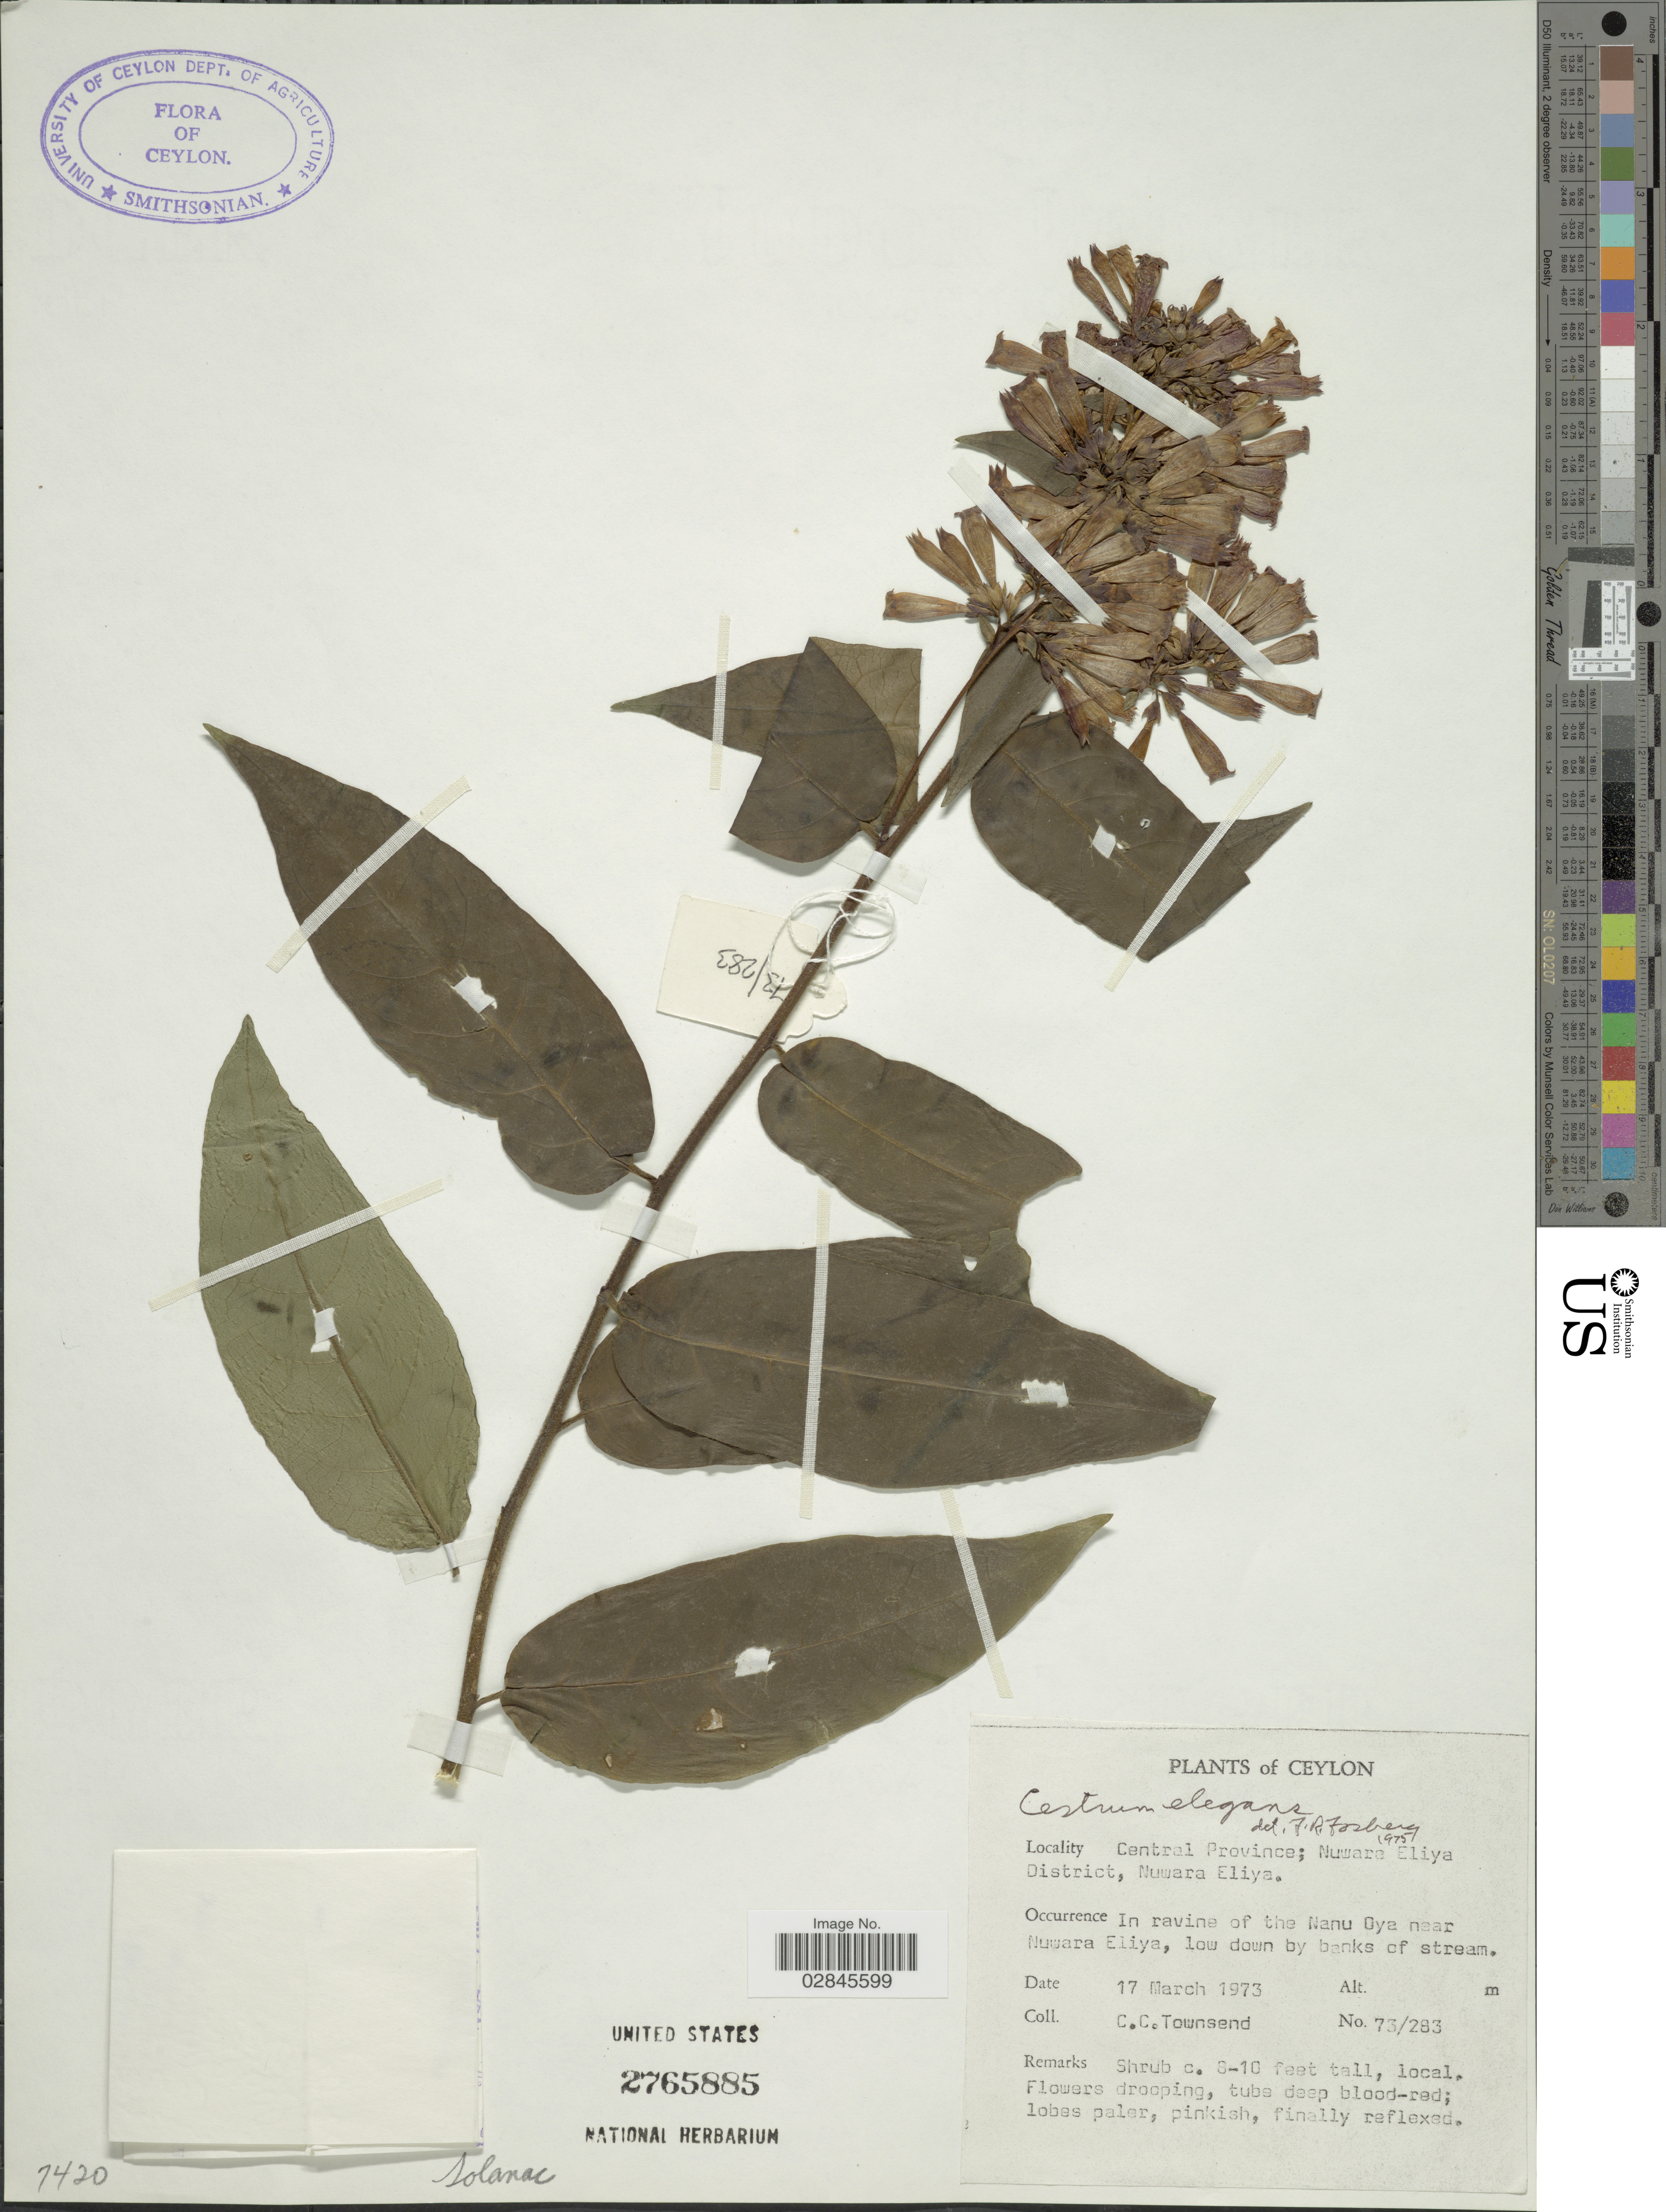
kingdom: Plantae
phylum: Tracheophyta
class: Magnoliopsida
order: Solanales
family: Solanaceae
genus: Cestrum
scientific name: Cestrum elegans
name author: (Brongn.) Schltdl.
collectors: C. C. Townsend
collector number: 73/283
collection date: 1973-03-17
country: Sri Lanka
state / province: Central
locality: Ceylon. Nuwara Eliya District, Nuwara Eliya. In ravine of the Nanu Oya near Nuwara Eliya.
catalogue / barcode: US 2765885